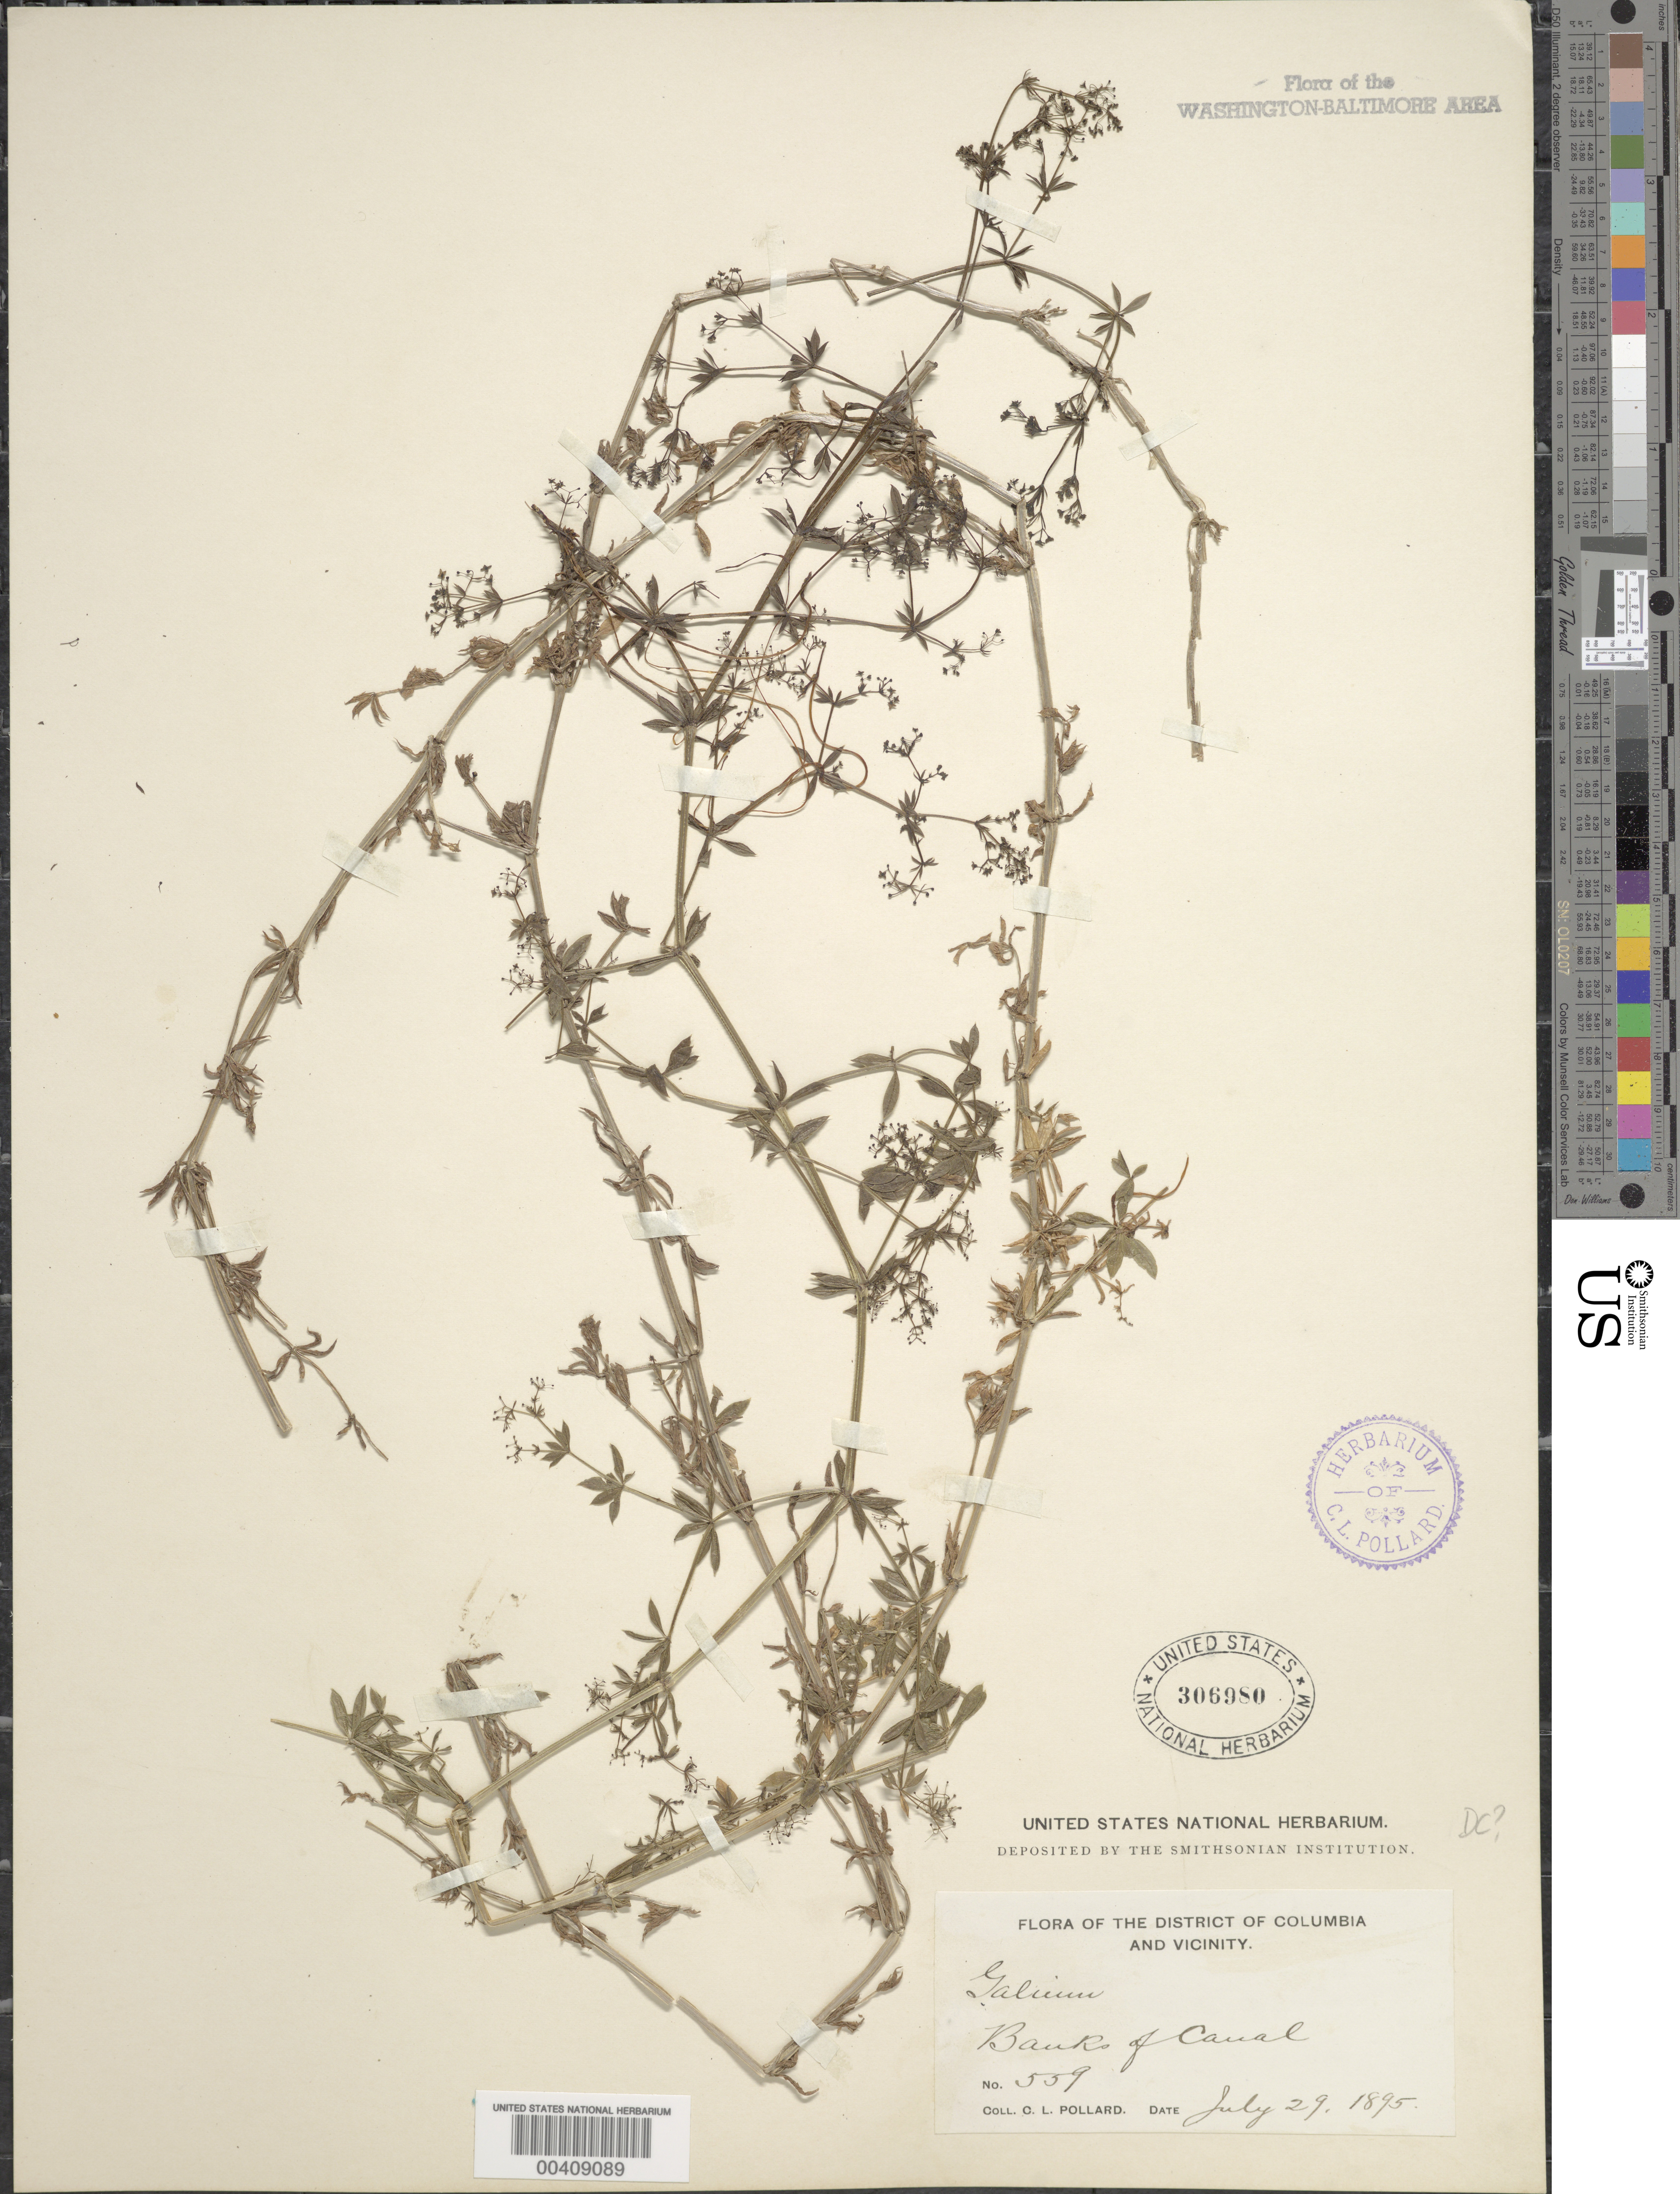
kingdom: Plantae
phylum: Tracheophyta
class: Magnoliopsida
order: Gentianales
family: Rubiaceae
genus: Galium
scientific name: Galium asprellum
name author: Michx.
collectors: C. L. Pollard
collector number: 559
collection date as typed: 29 Jul 1895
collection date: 1895-07-29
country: United States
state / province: Maryland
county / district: Montgomery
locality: Bank of Canal C. & O. Canal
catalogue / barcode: US 306980